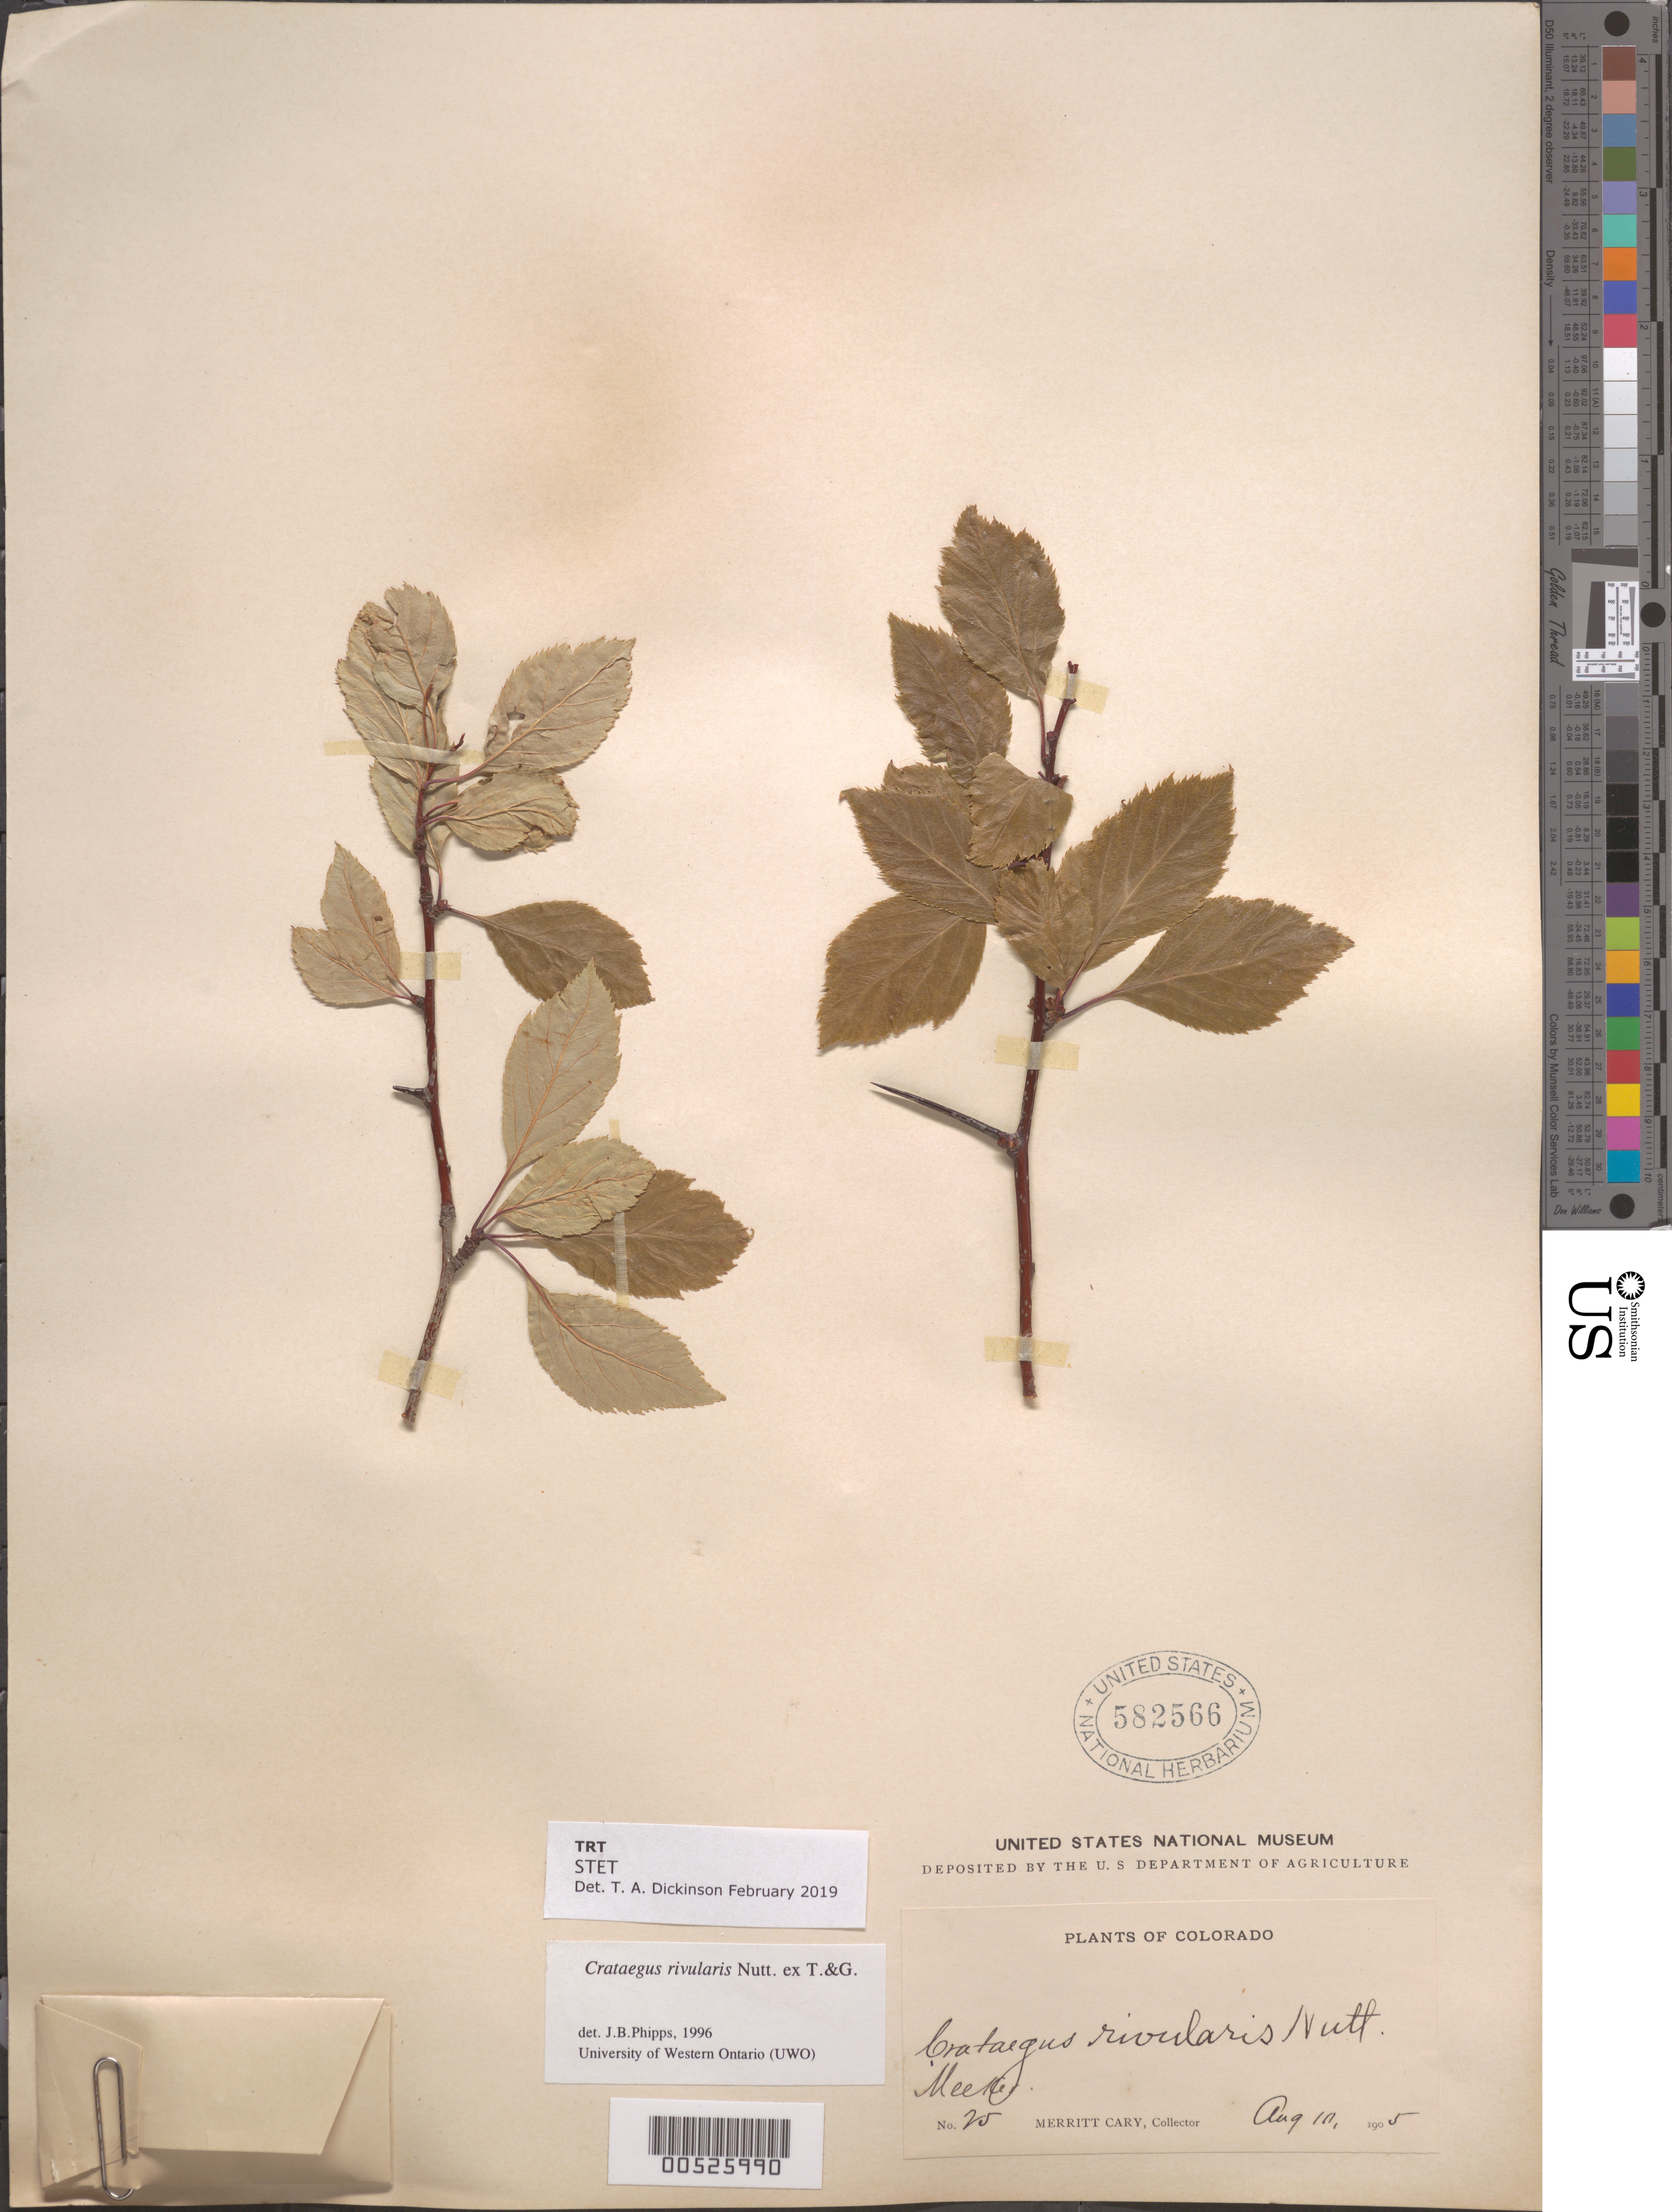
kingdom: Plantae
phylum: Tracheophyta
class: Magnoliopsida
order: Rosales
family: Rosaceae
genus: Crataegus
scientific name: Crataegus rivularis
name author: Nutt.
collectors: M. Cary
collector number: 25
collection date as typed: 10 Aug 1905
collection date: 1905-08-10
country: United States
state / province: Colorado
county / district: Rio Blanco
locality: Meeker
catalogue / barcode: US 582566